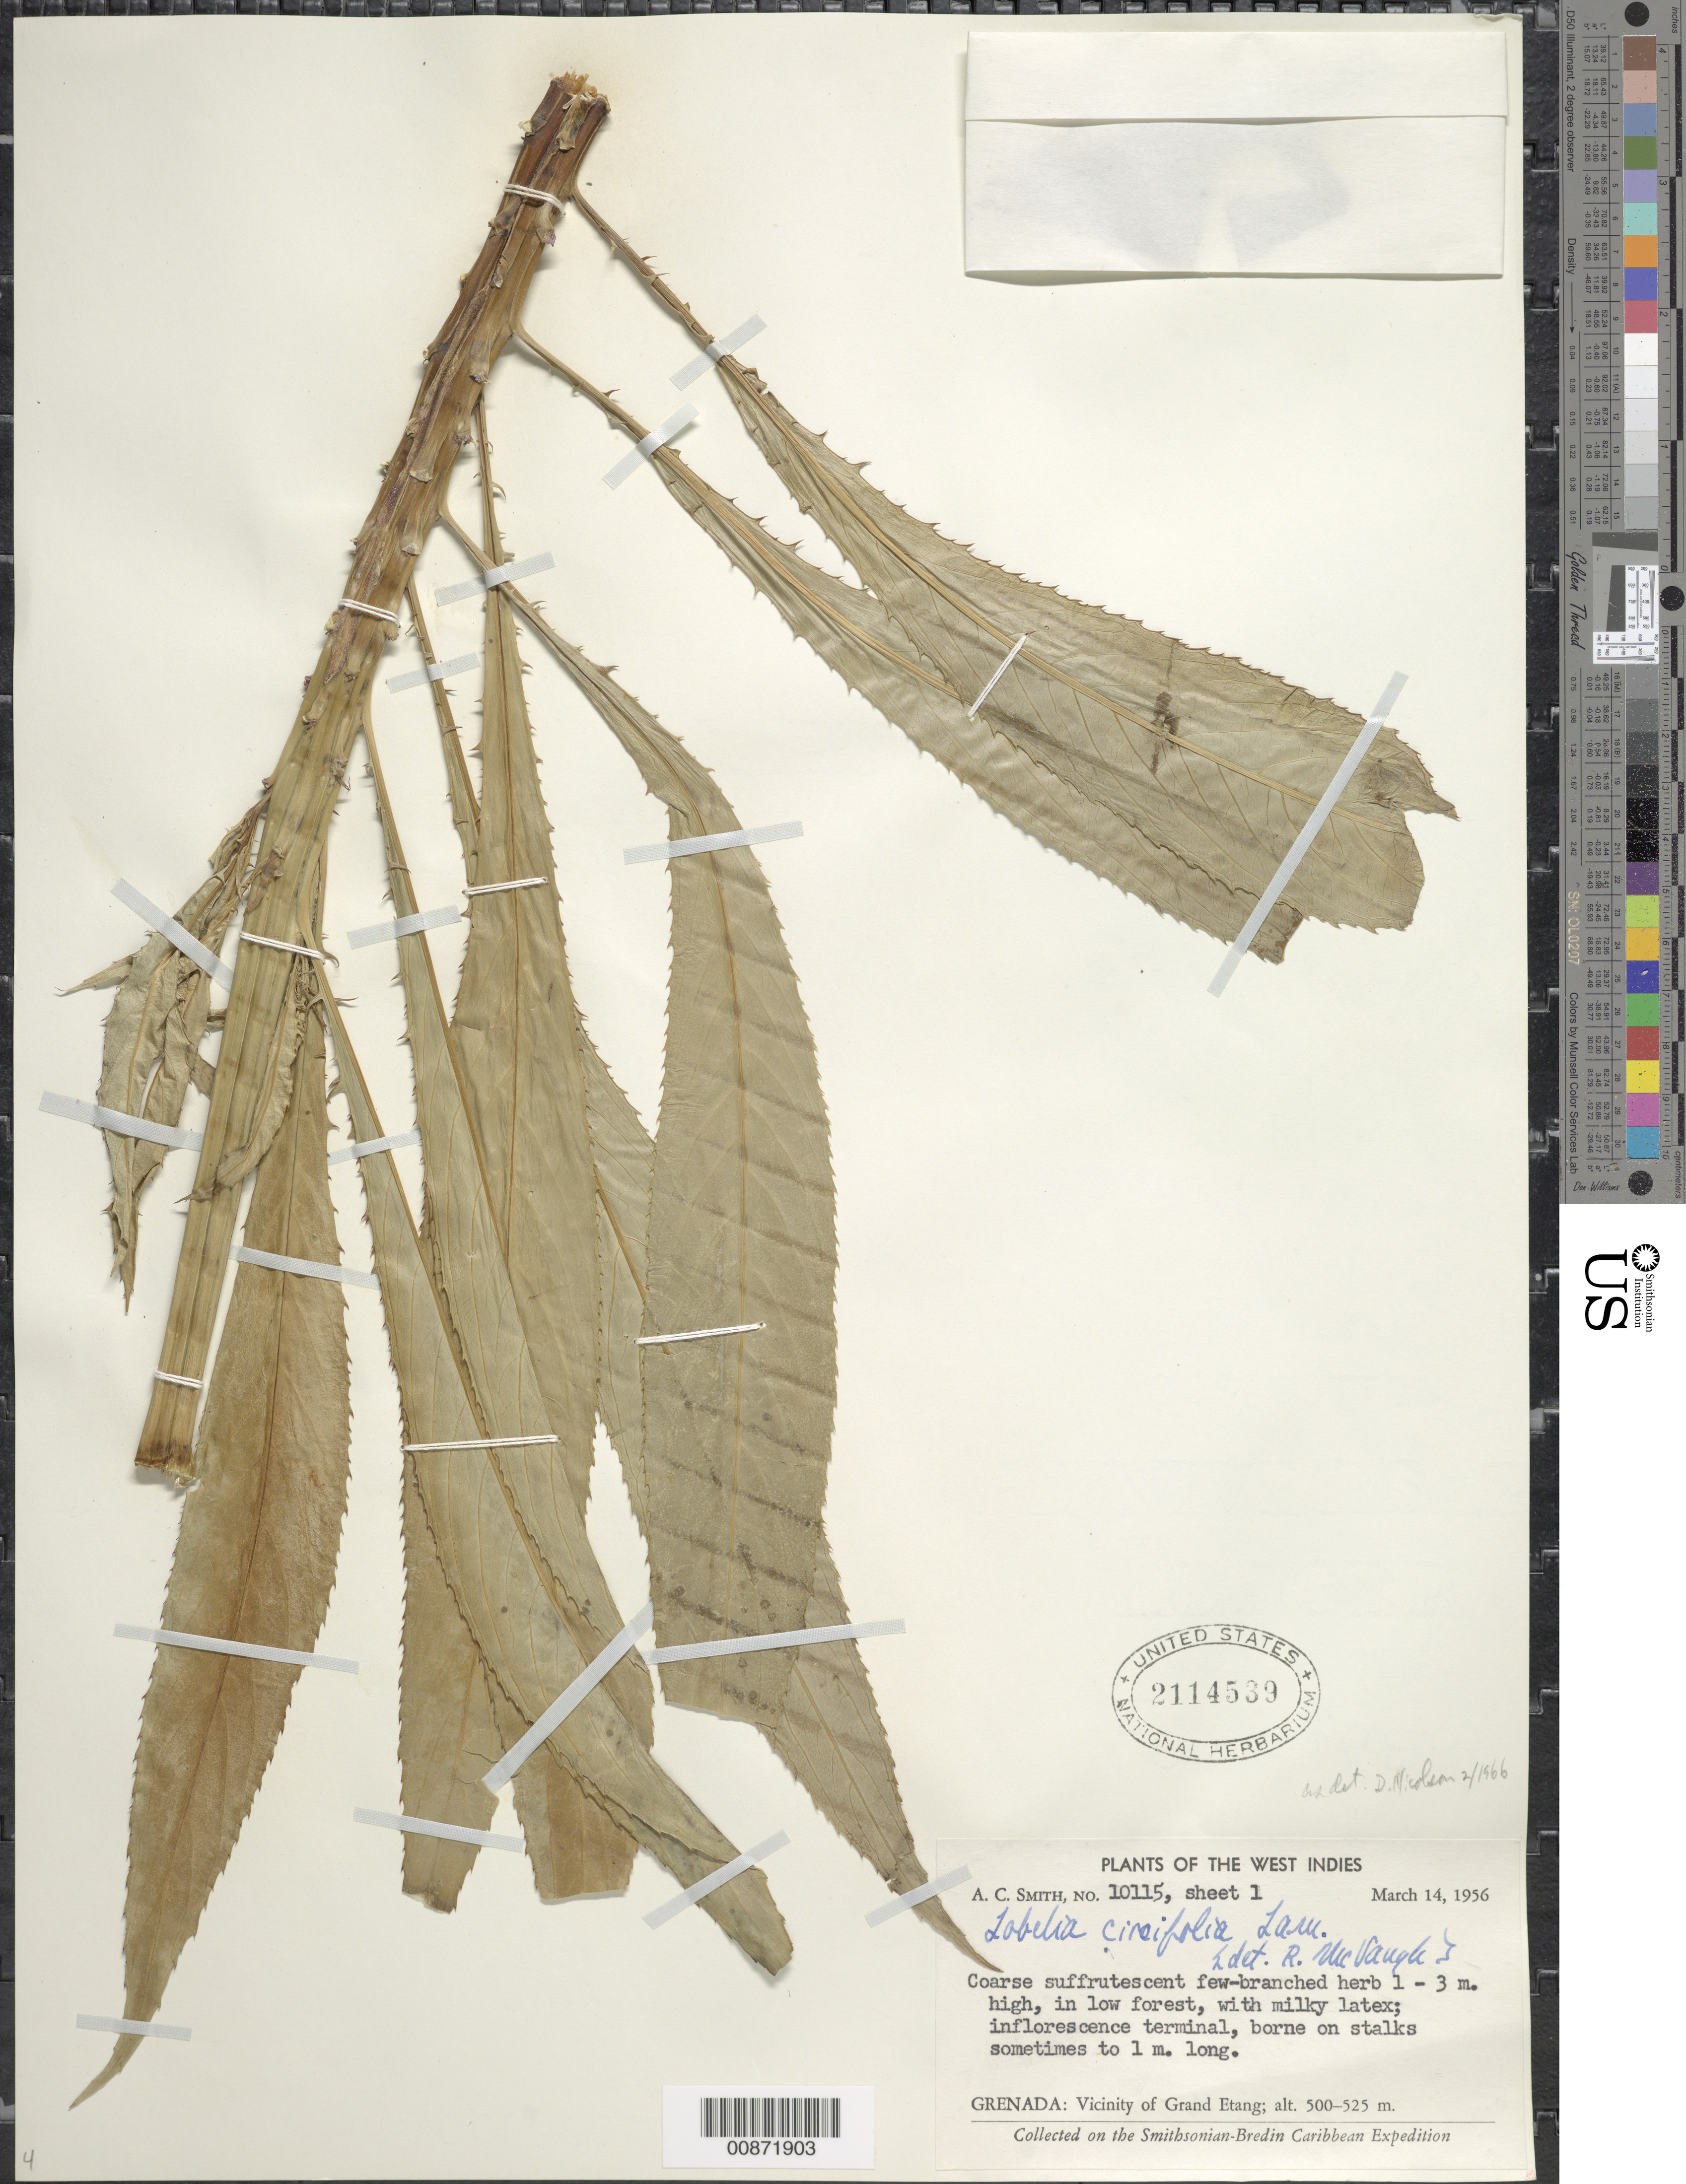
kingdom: Plantae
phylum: Tracheophyta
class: Magnoliopsida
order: Asterales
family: Campanulaceae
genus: Lobelia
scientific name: Lobelia cirsiifolia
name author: Lam.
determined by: McVaugh, R.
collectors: A. C. Smith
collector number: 10115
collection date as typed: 14 Mar 1956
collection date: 1956-03-14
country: Grenada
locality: Vicinity of Grand Etang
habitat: In low forest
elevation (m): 500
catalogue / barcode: US 2114539